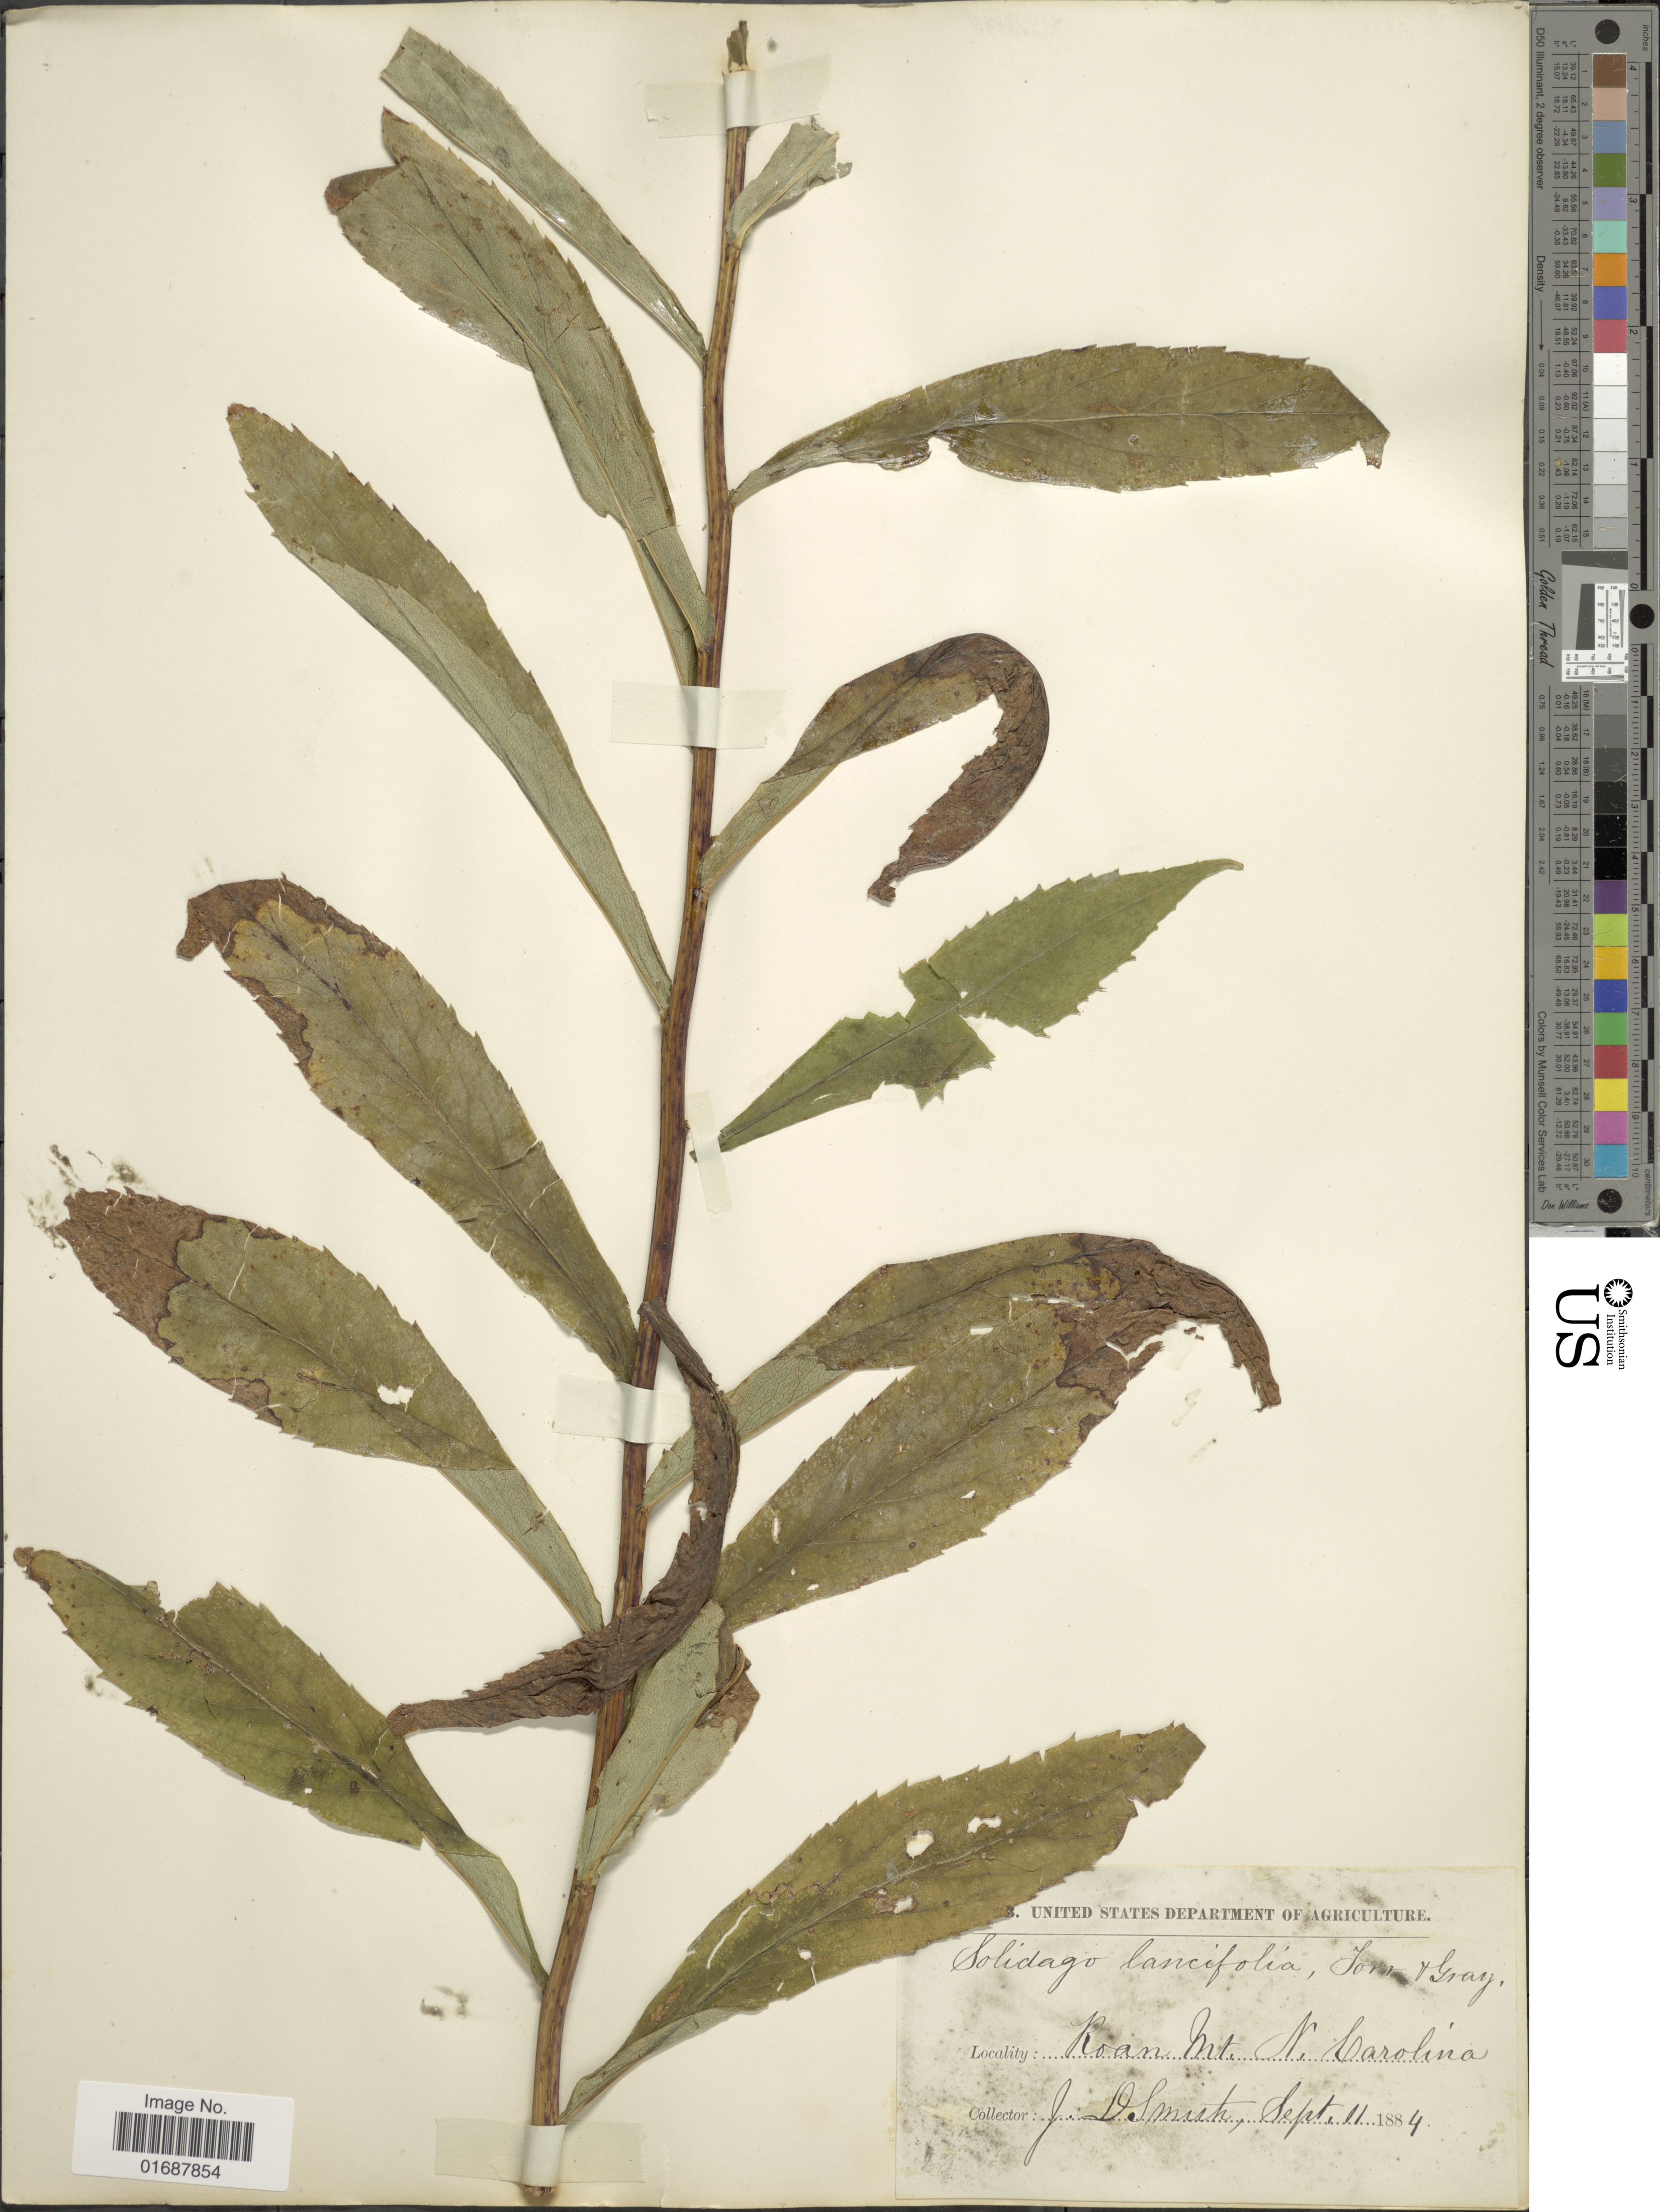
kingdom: Plantae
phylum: Tracheophyta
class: Magnoliopsida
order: Asterales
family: Asteraceae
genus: Solidago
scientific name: Solidago lancifolia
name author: (Torr. & A. Gray) Chapman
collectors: J. D. Smith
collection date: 1884-09-11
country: United States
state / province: North Carolina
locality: Roan Mt.